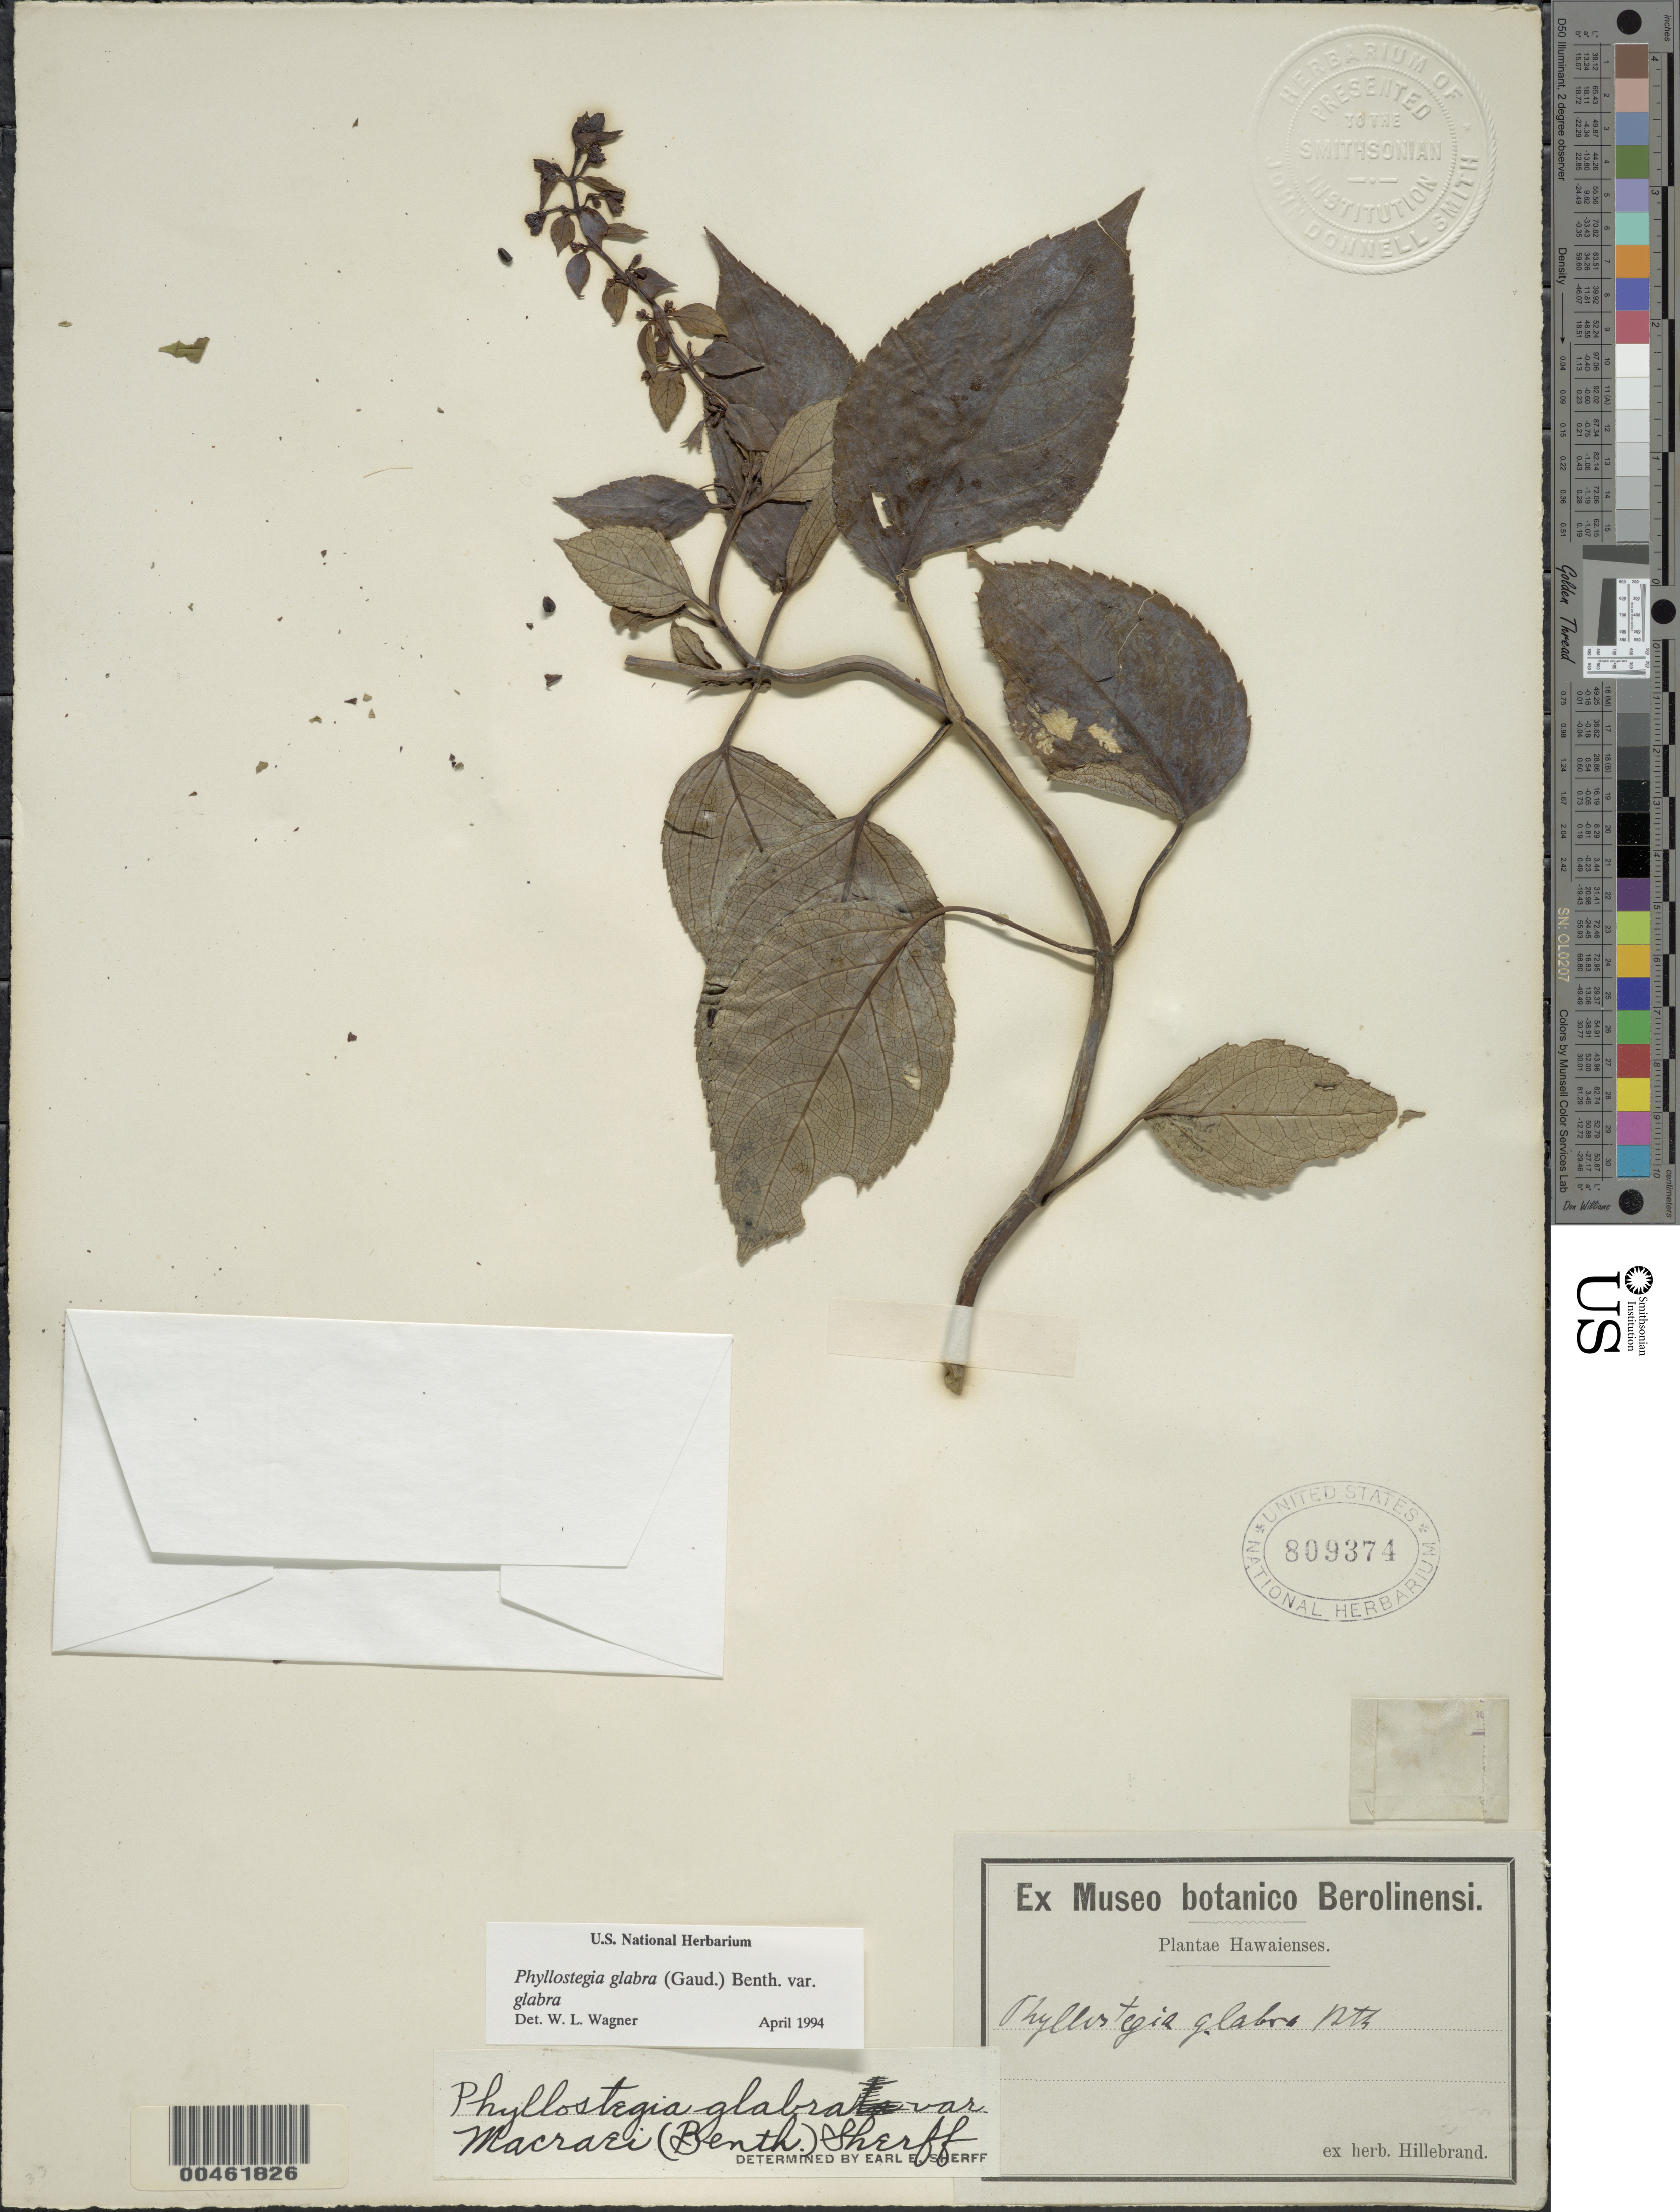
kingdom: Plantae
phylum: Tracheophyta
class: Magnoliopsida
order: Lamiales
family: Lamiaceae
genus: Phyllostegia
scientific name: Phyllostegia glabra var. glabra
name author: (Gaudich.) Benth.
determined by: Wagner, W. L., (BOT), Smithsonian Institution - National Museum of Natural History (UNITED STATES)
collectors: W. Hillebrand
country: United States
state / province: Hawaii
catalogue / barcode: US 809374